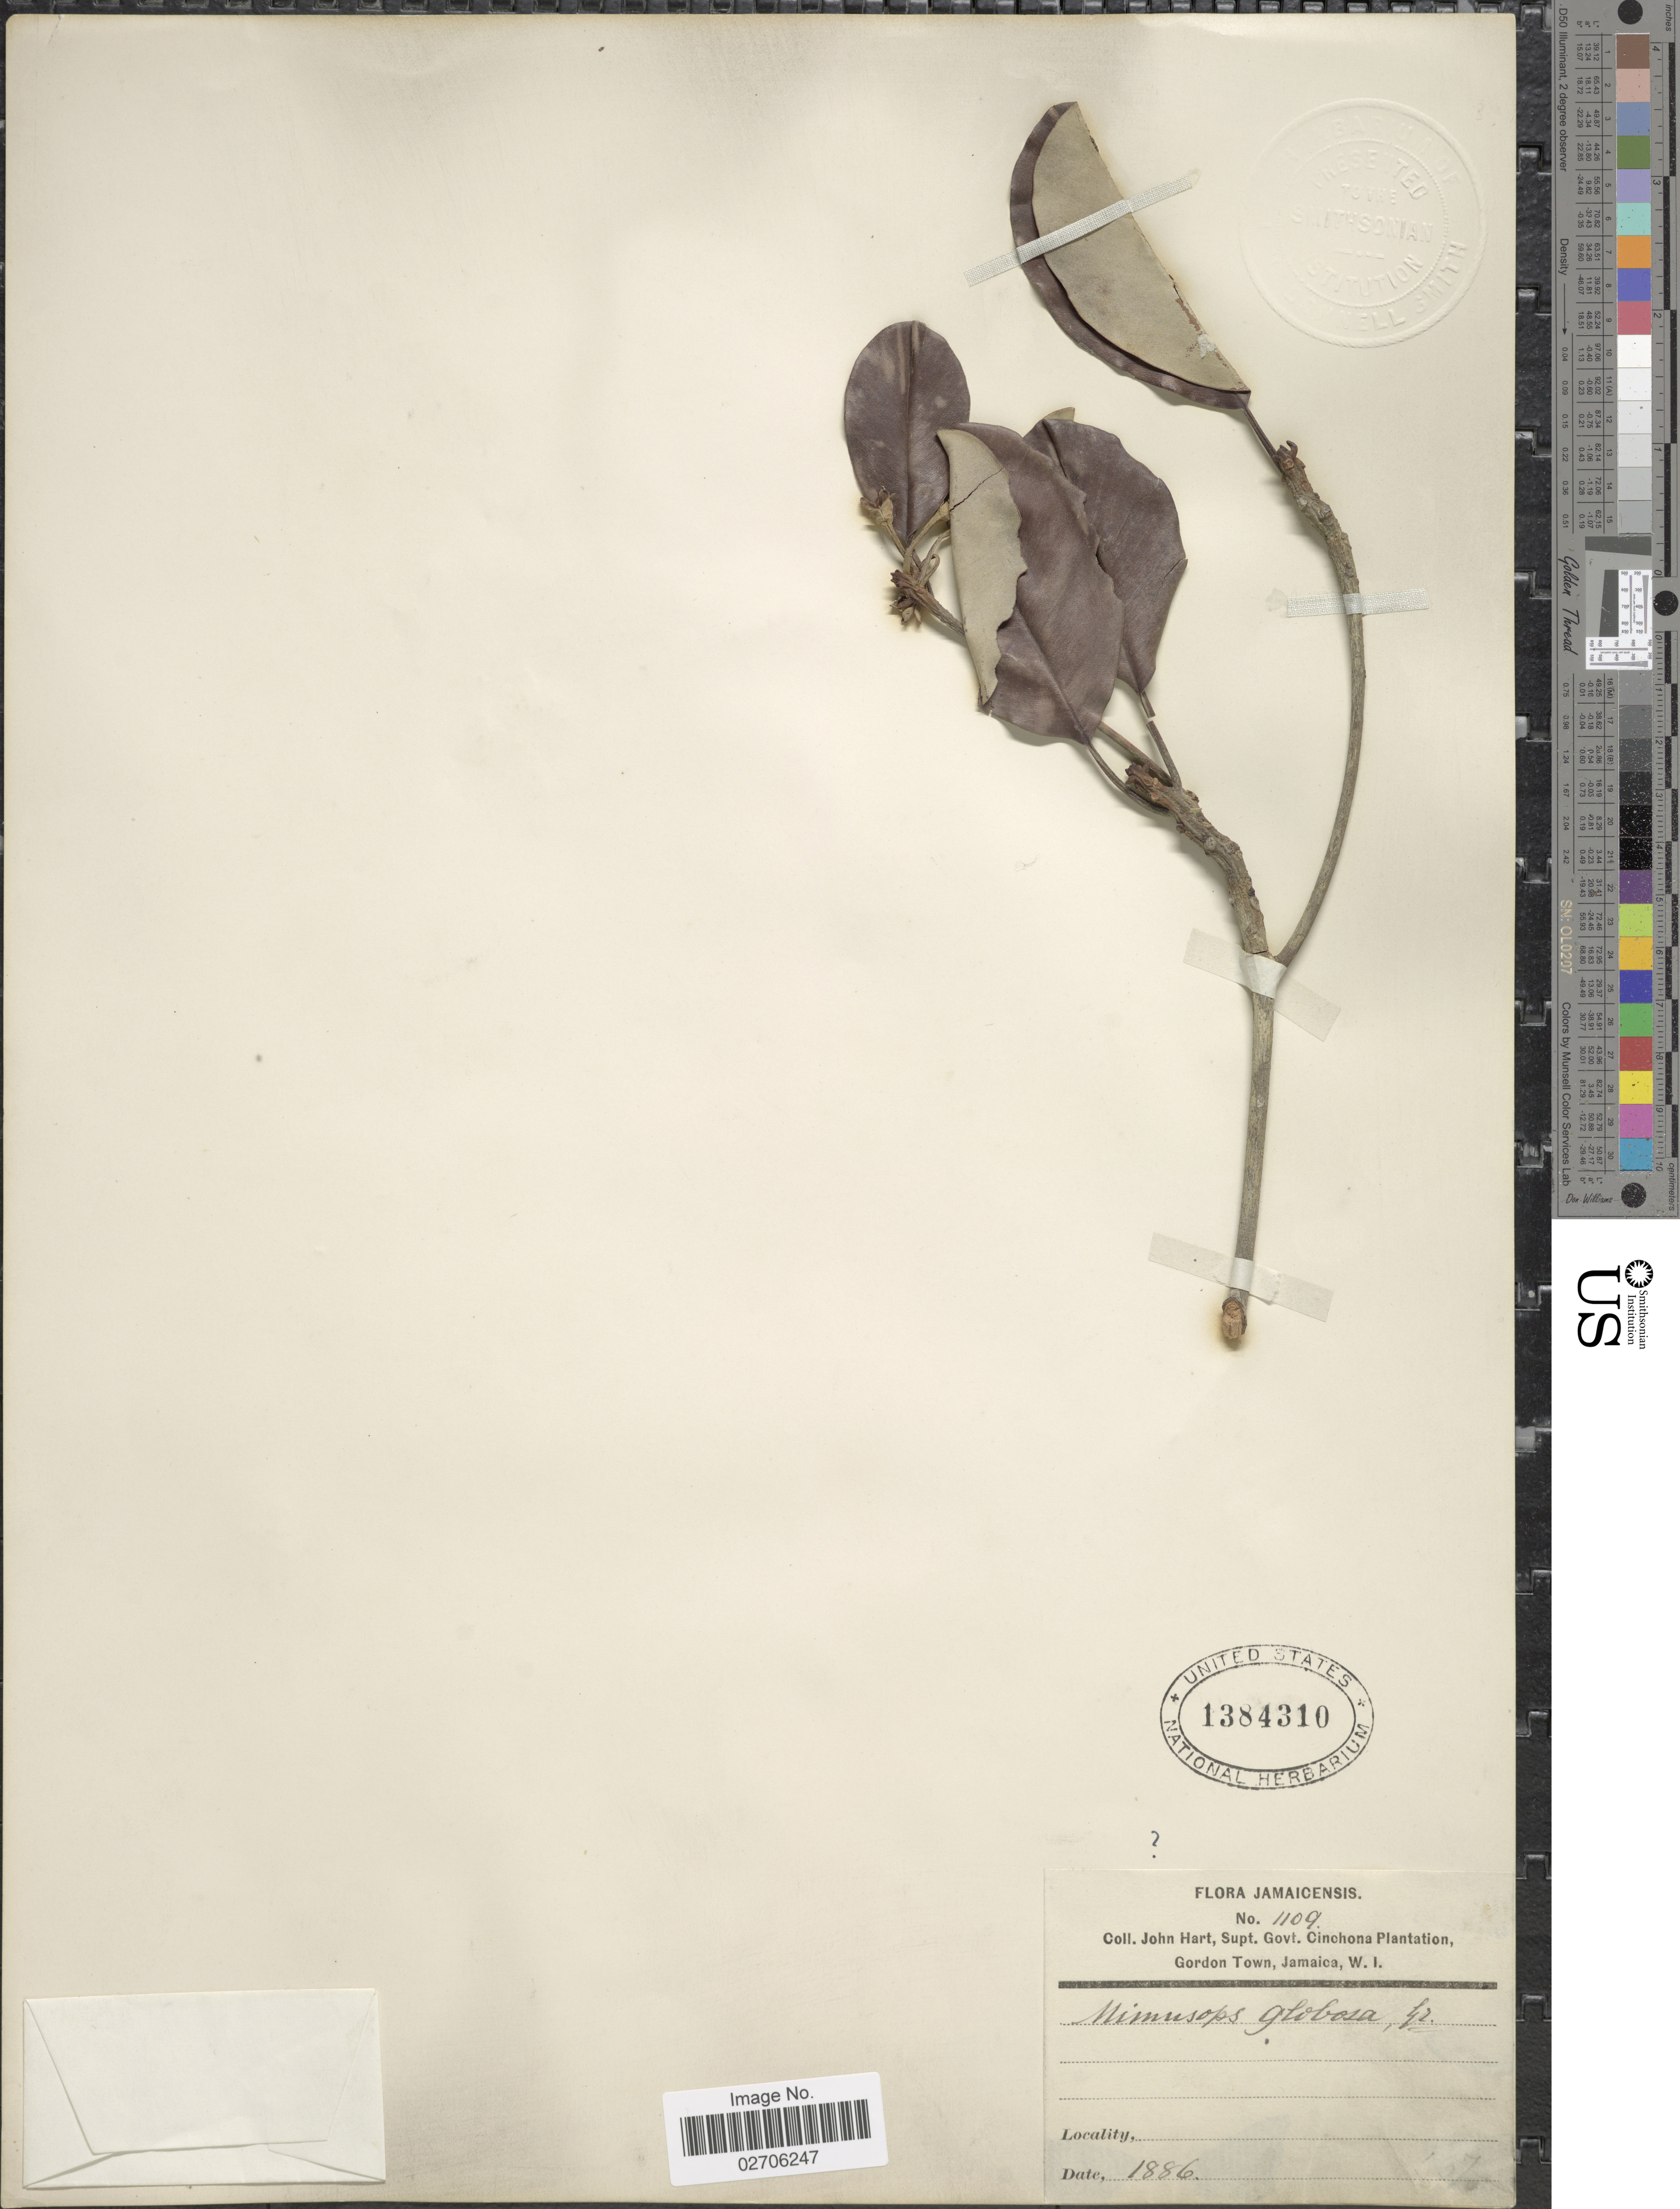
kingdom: Plantae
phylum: Tracheophyta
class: Magnoliopsida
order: Ericales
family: Sapotaceae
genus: Mimusops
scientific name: Mimusops globosa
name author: C.F. Gaertn.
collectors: J. H. Hart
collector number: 1109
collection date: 1886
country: Jamaica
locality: Jamaicensis.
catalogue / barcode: US 1384310